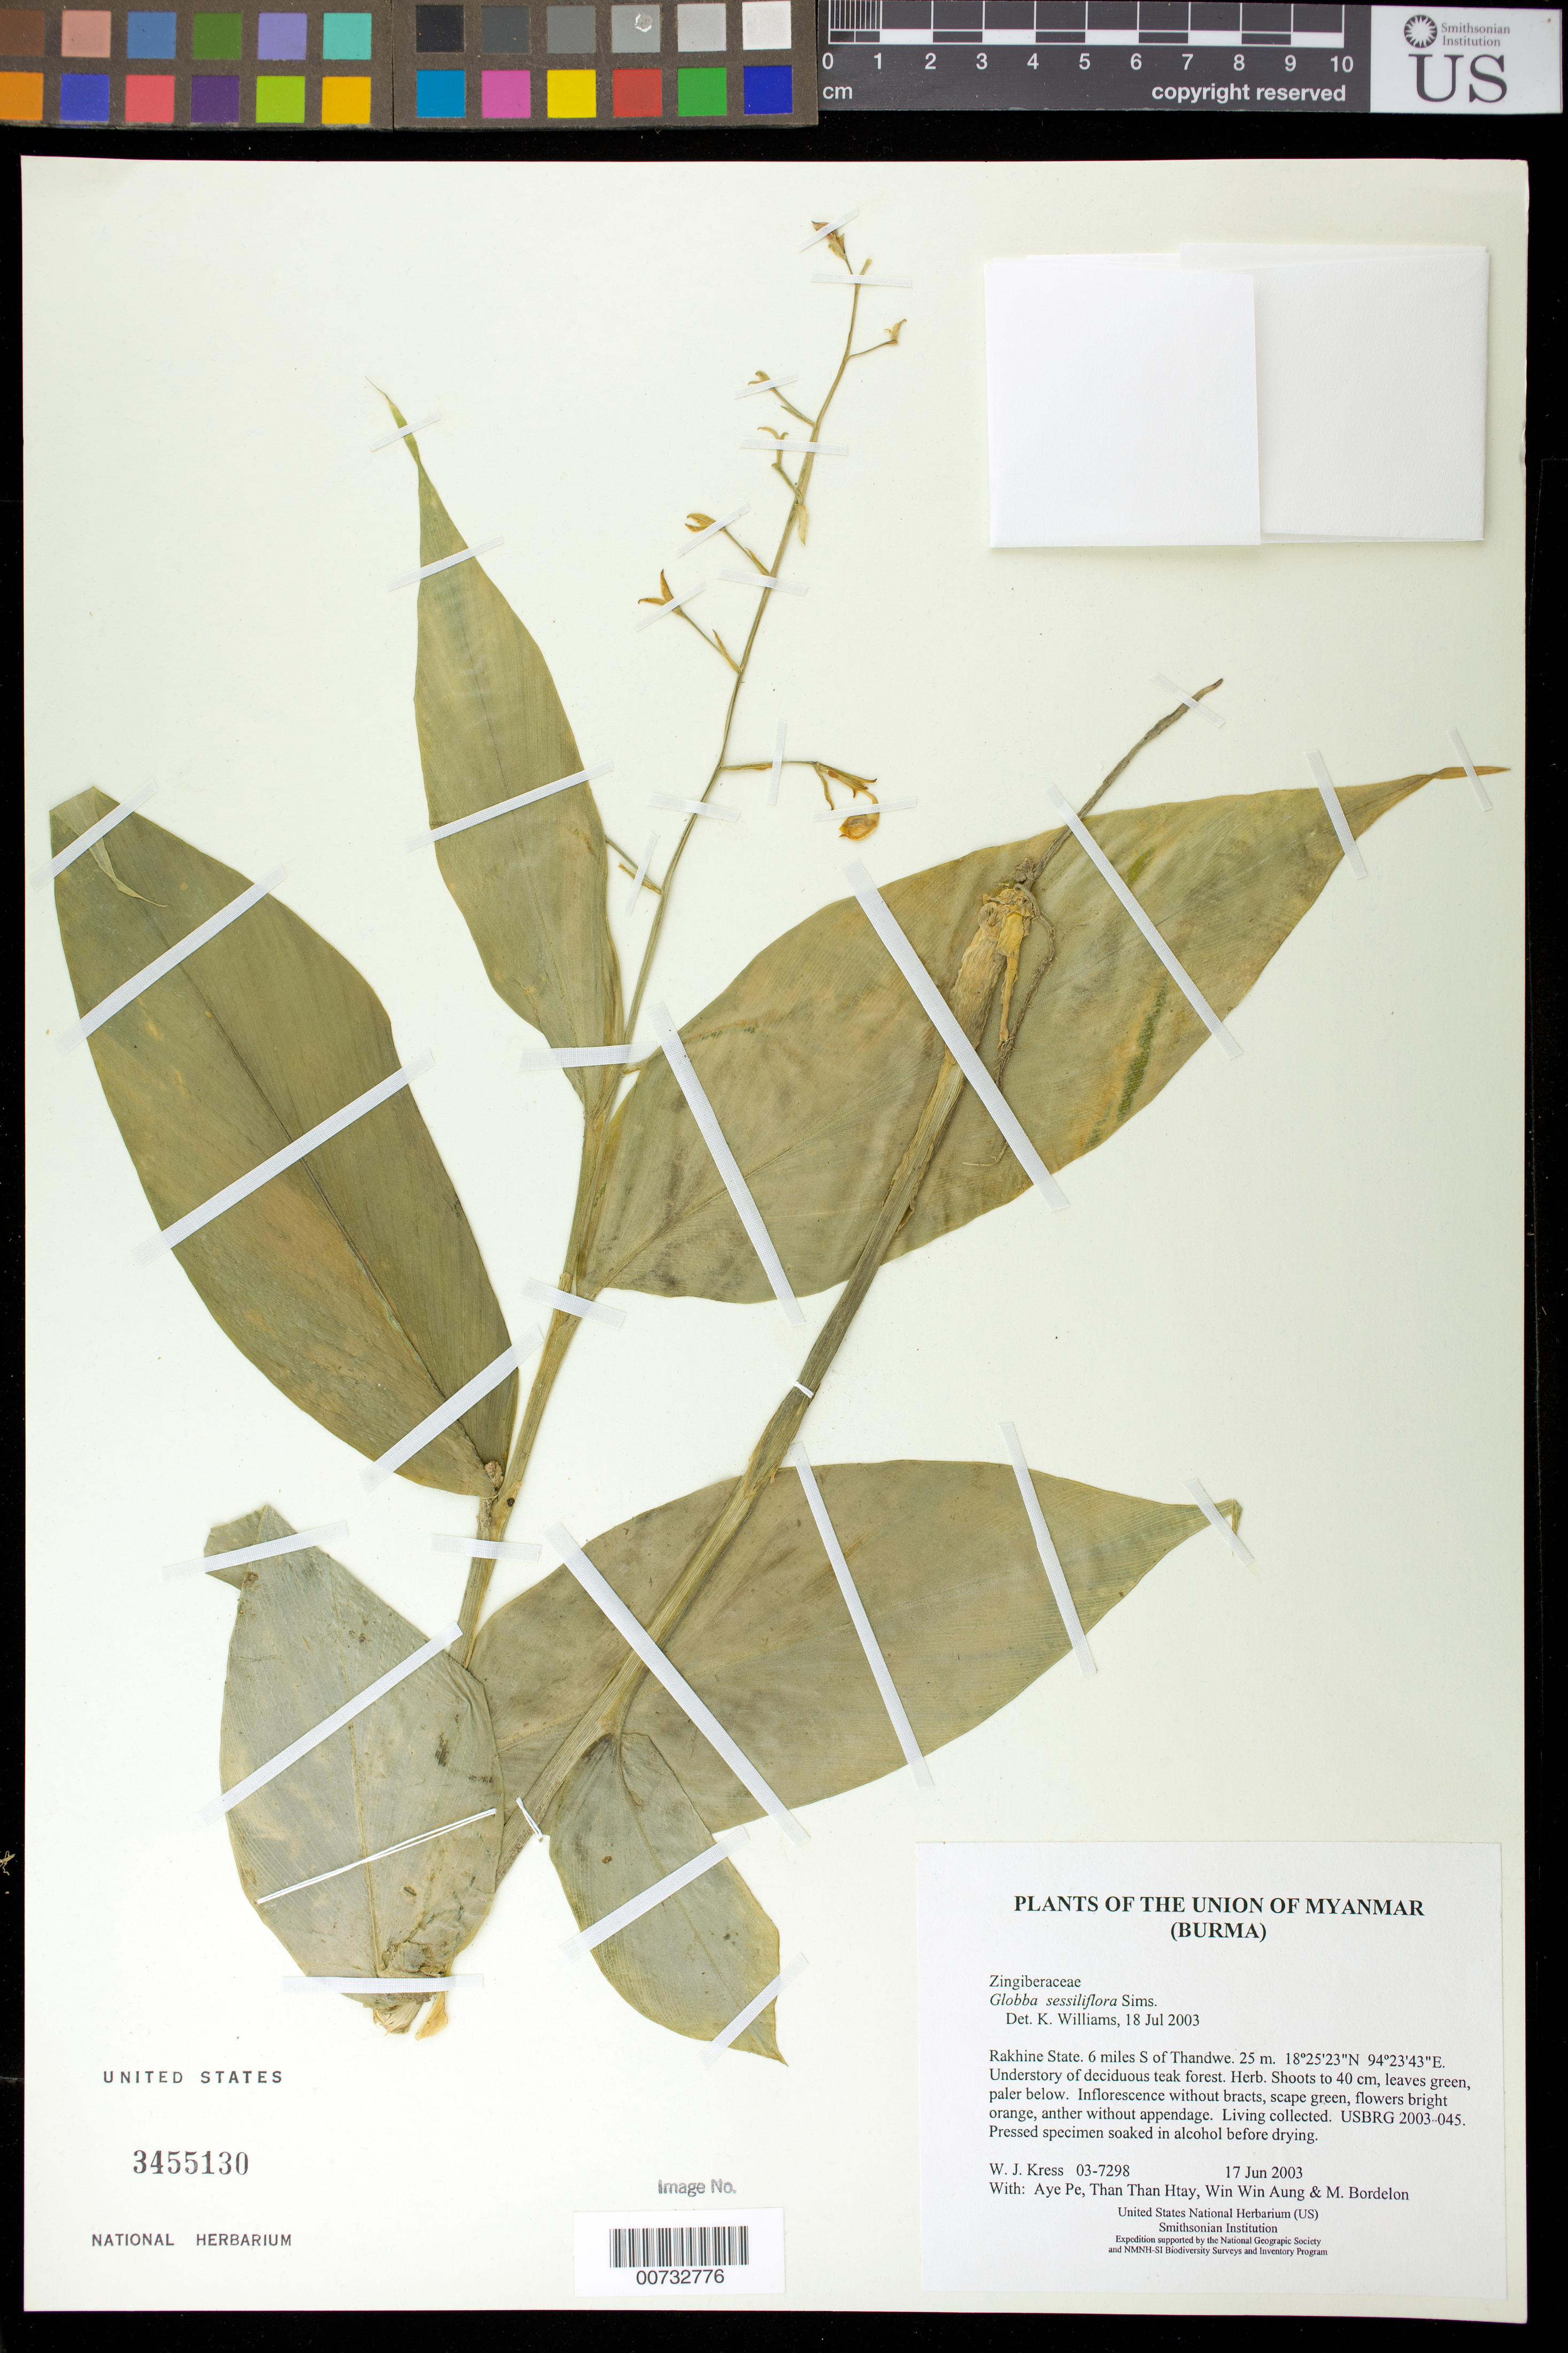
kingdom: Plantae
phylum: Tracheophyta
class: Liliopsida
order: Zingiberales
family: Zingiberaceae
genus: Globba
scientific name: Globba sessiliflora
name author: Sims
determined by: Williams, K. J.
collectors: W. J. Kress, Aye Pe, Than Than Htay, Win Win Aung & M. Bordelon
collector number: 03-7298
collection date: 2003-06-17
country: Myanmar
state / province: Rakhine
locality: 6 miles S of Thandwe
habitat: Understory of deciduous teak forest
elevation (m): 25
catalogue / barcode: US 3455130